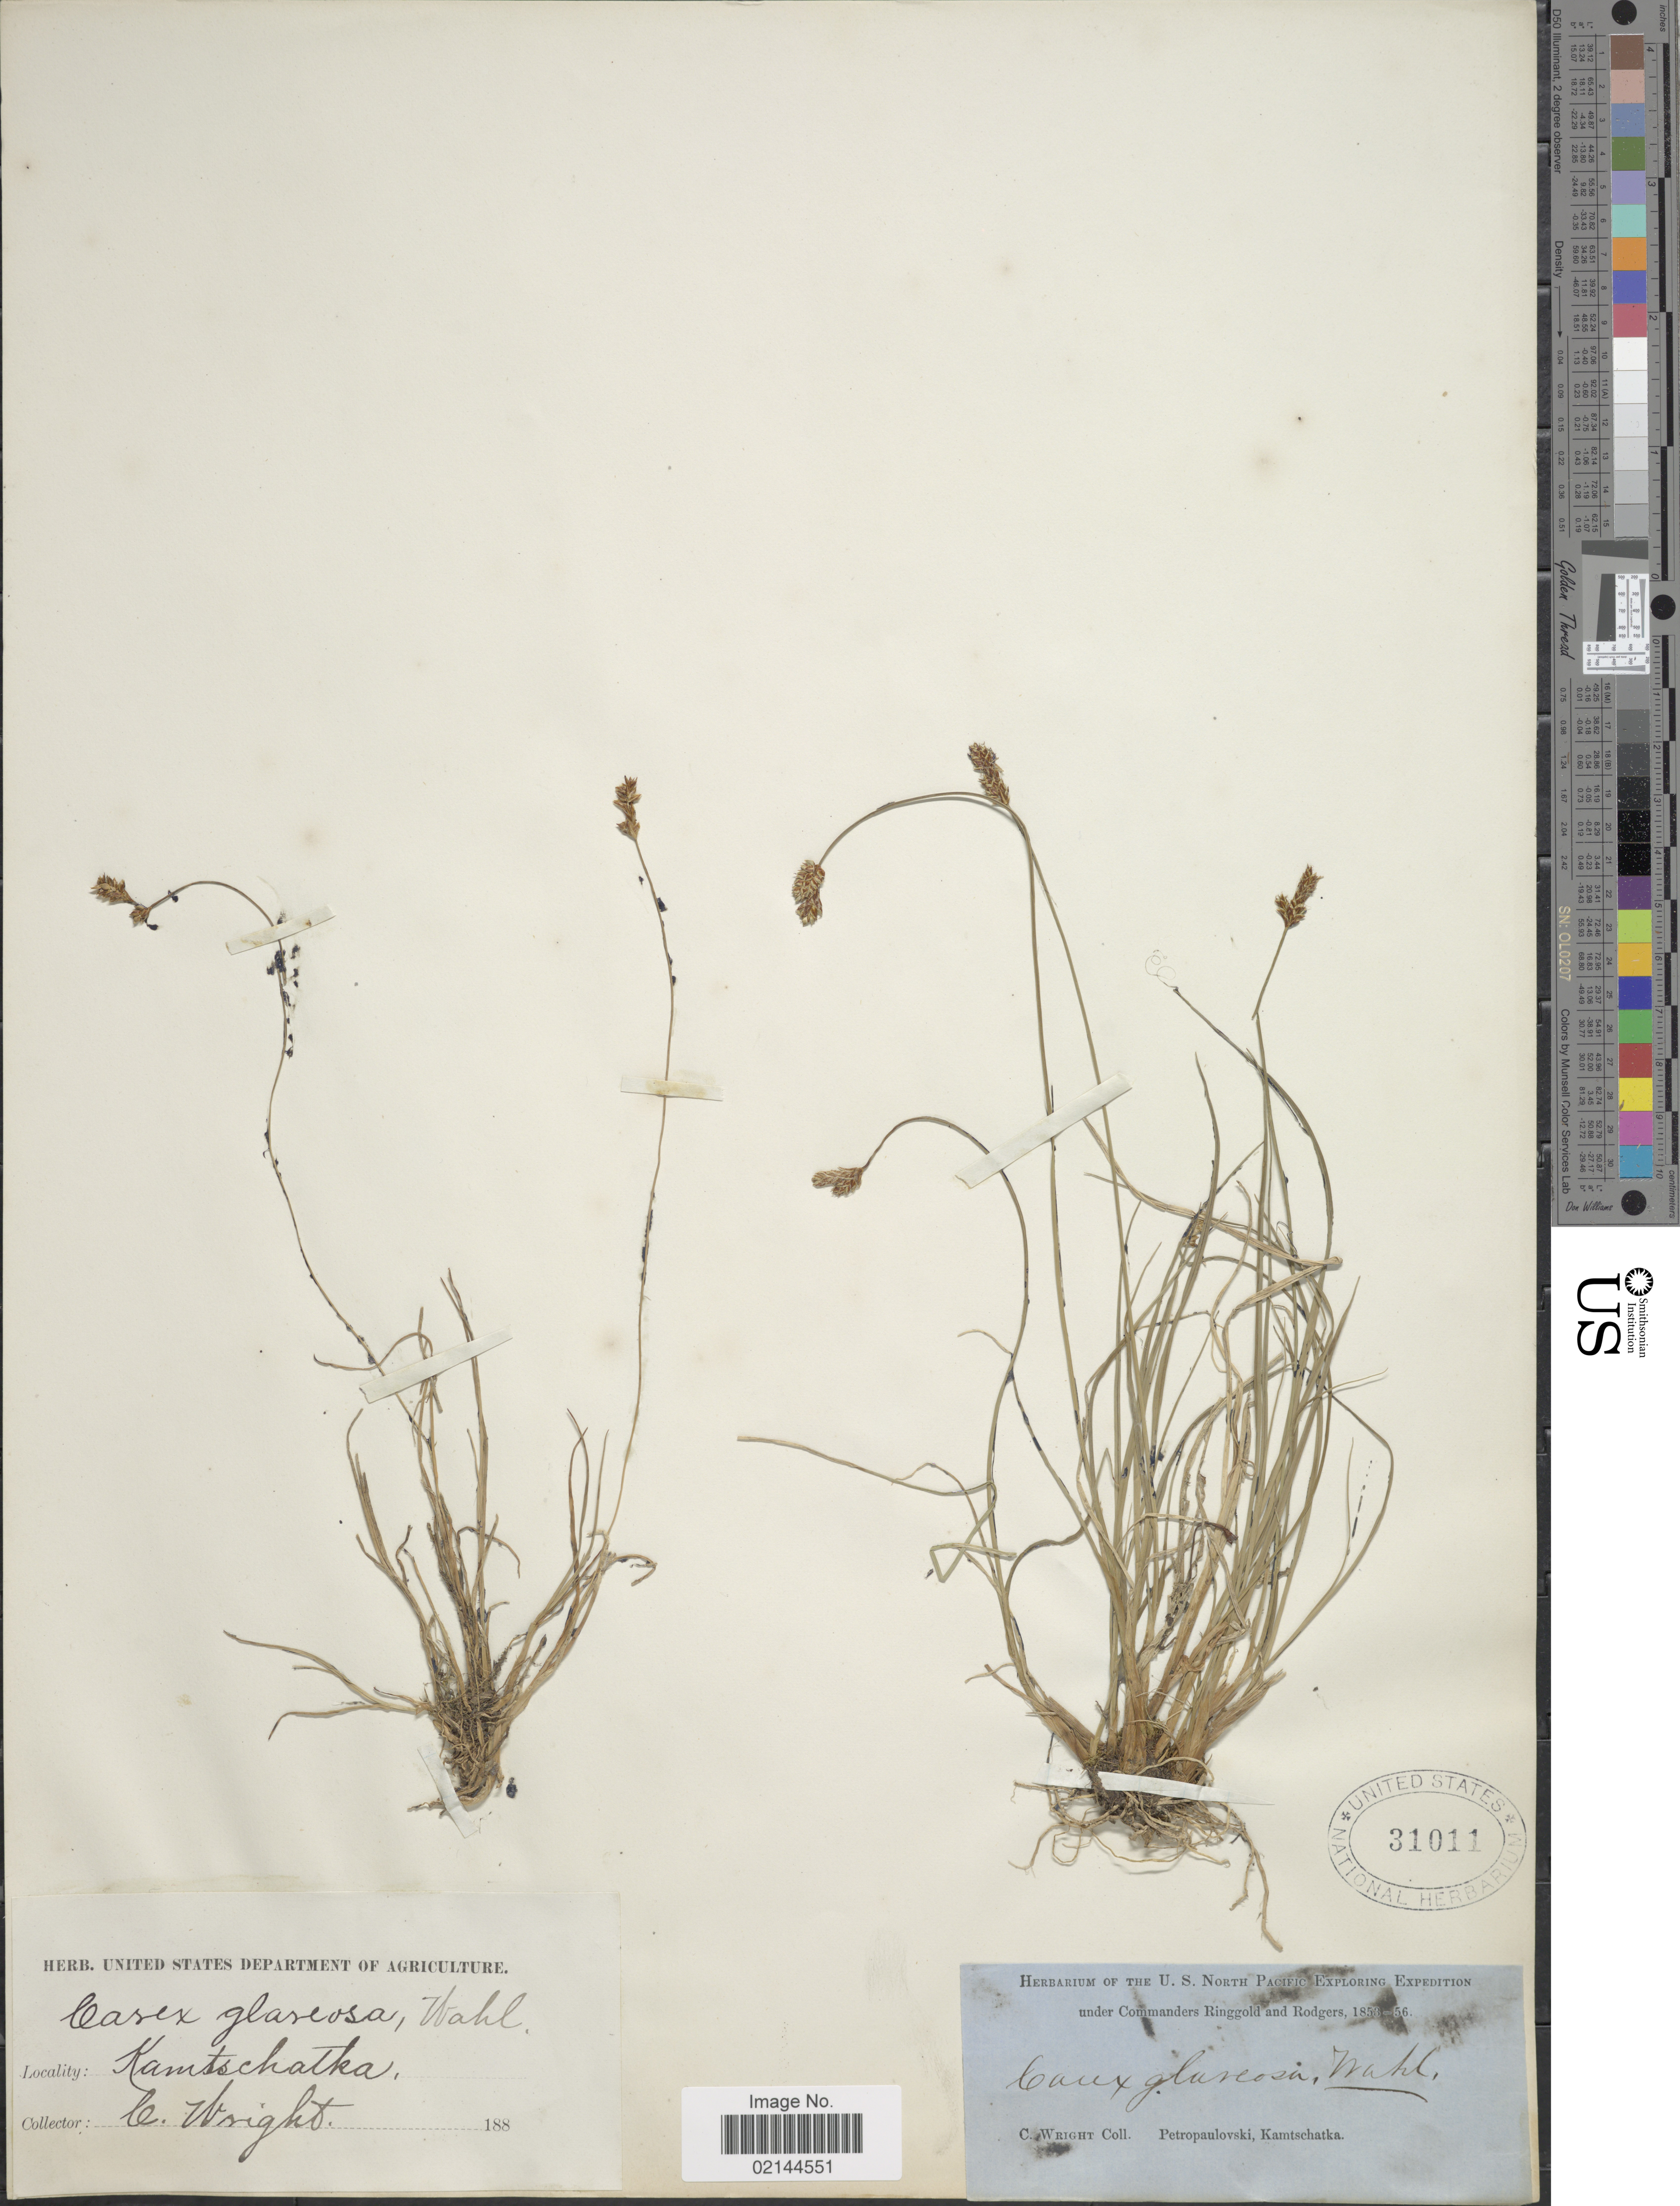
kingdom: Plantae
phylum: Tracheophyta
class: Liliopsida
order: Poales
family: Cyperaceae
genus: Carex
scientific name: Carex glareosa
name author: Schkuhr ex Wahlenb.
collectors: C. Wright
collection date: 1853/1856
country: Russian Federation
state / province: Kamchatka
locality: Petropaulovski, Kamtschatka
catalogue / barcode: US 31011